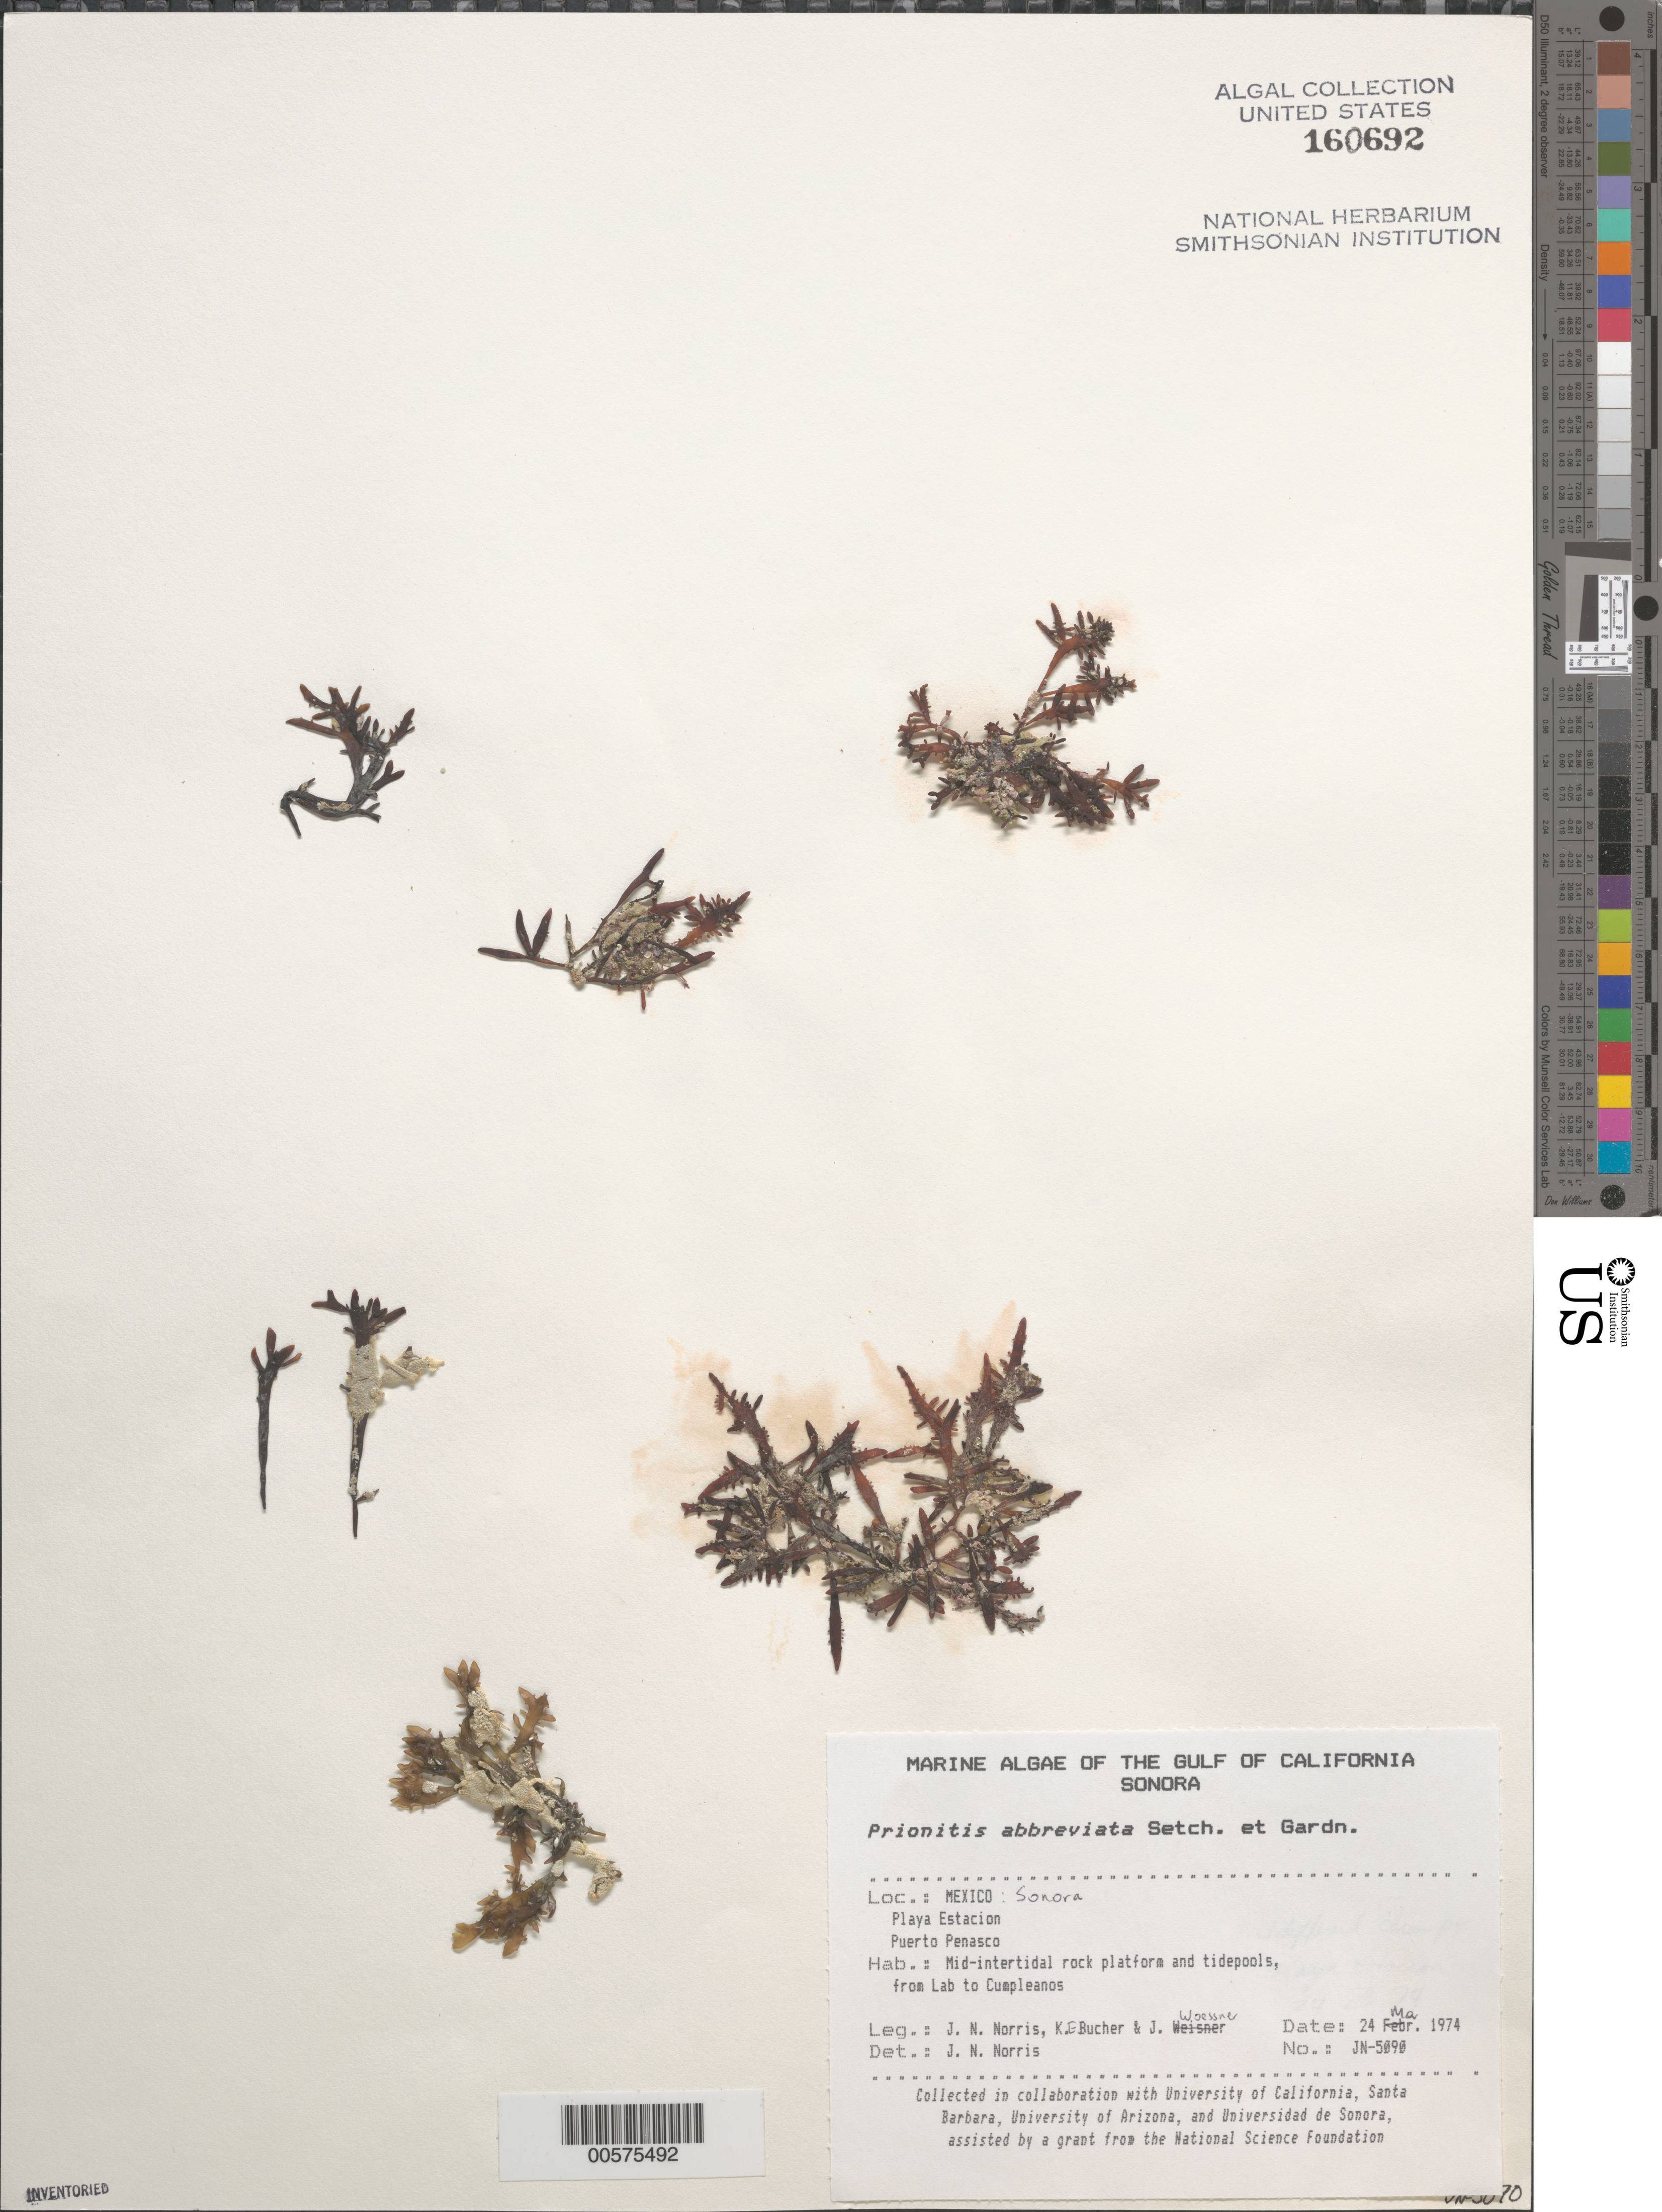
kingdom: Plantae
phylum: Rhodophyta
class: Florideophyceae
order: Cryptonemiales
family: Cryptonemiaceae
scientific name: Prionitis abbreviata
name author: Setchell & N.L. Gardner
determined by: Norris, James N.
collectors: J. N. Norris, K. E. Bucher & J. Woessner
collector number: JN-5090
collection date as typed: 24 Mar 1974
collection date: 1974-03-24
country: Mexico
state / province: Sonora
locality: Playa Estacion, Puerto Penasco, from Laboratorio de Biologia Marina to Cumpleanos Tide Pool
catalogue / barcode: US 160692